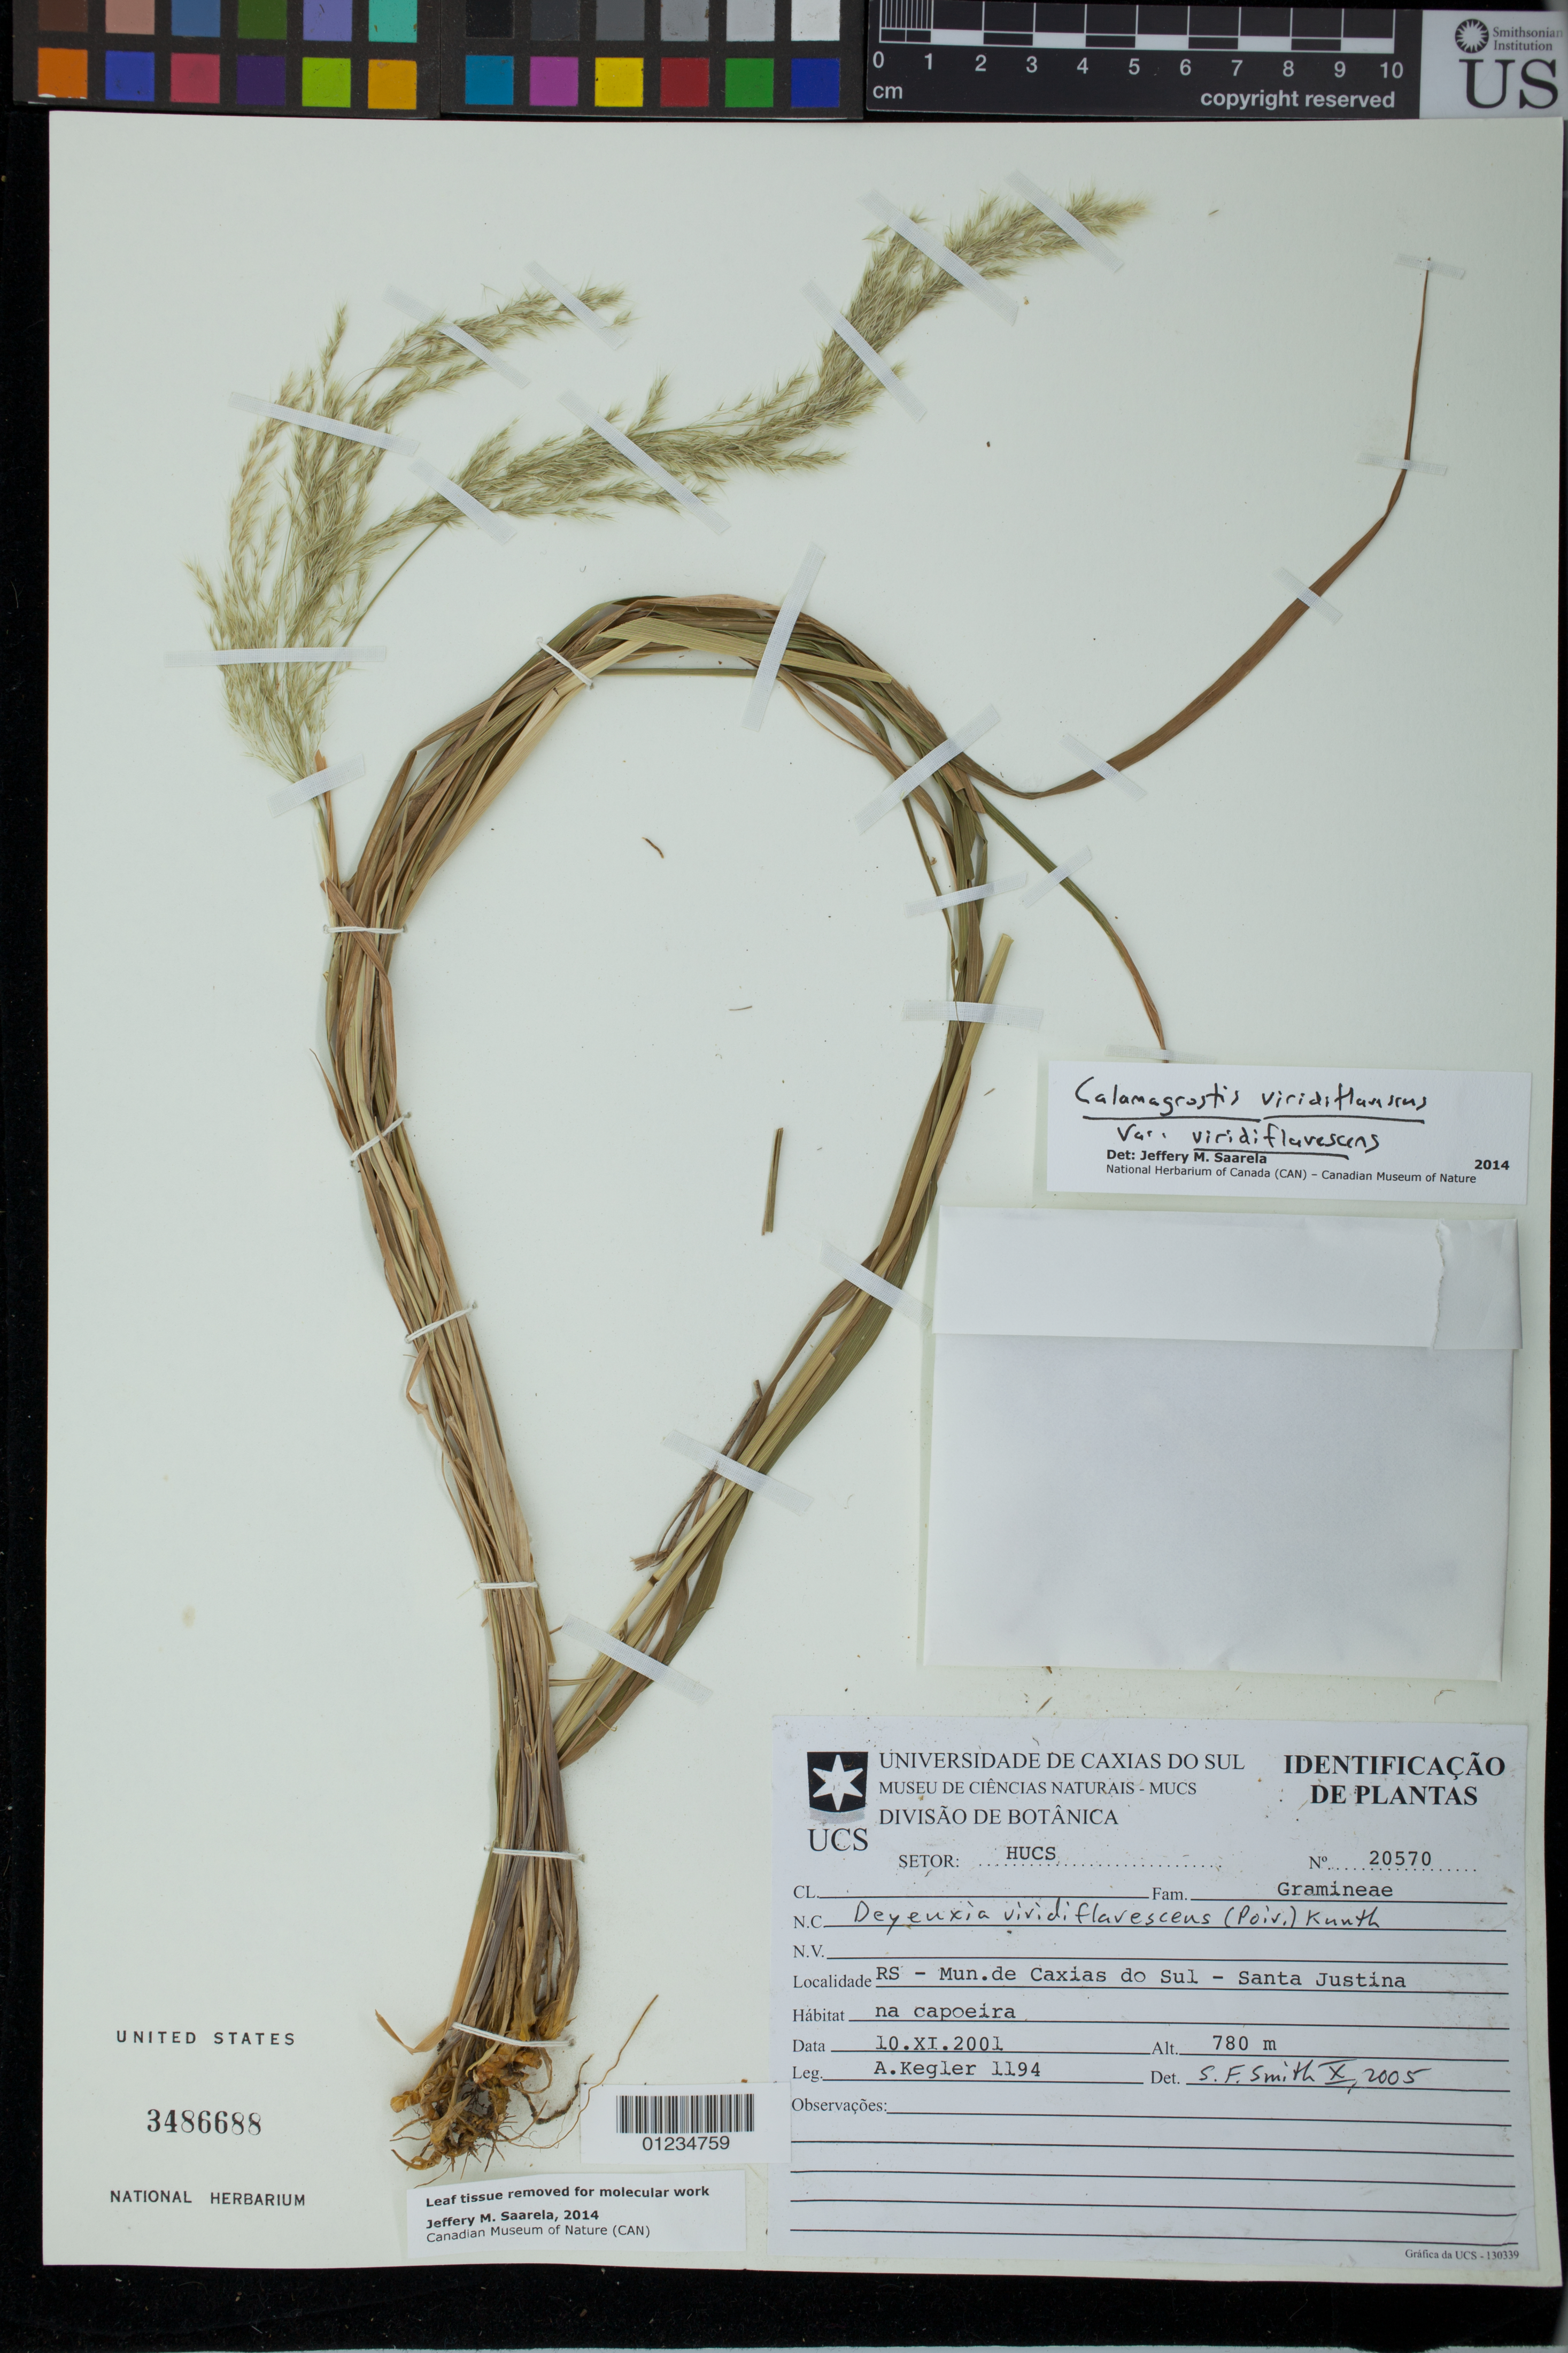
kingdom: Plantae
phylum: Tracheophyta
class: Liliopsida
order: Poales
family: Poaceae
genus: Cinnagrostis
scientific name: Cinnagrostis viridiflavescens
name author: (Poir.) P.M. Peterson et al.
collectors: A. Kegler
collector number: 1194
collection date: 2001-11-10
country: Brazil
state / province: Rio Grande do Sul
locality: De Caxias do Sul - Santa Justina.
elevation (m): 780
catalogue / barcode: US 3486688